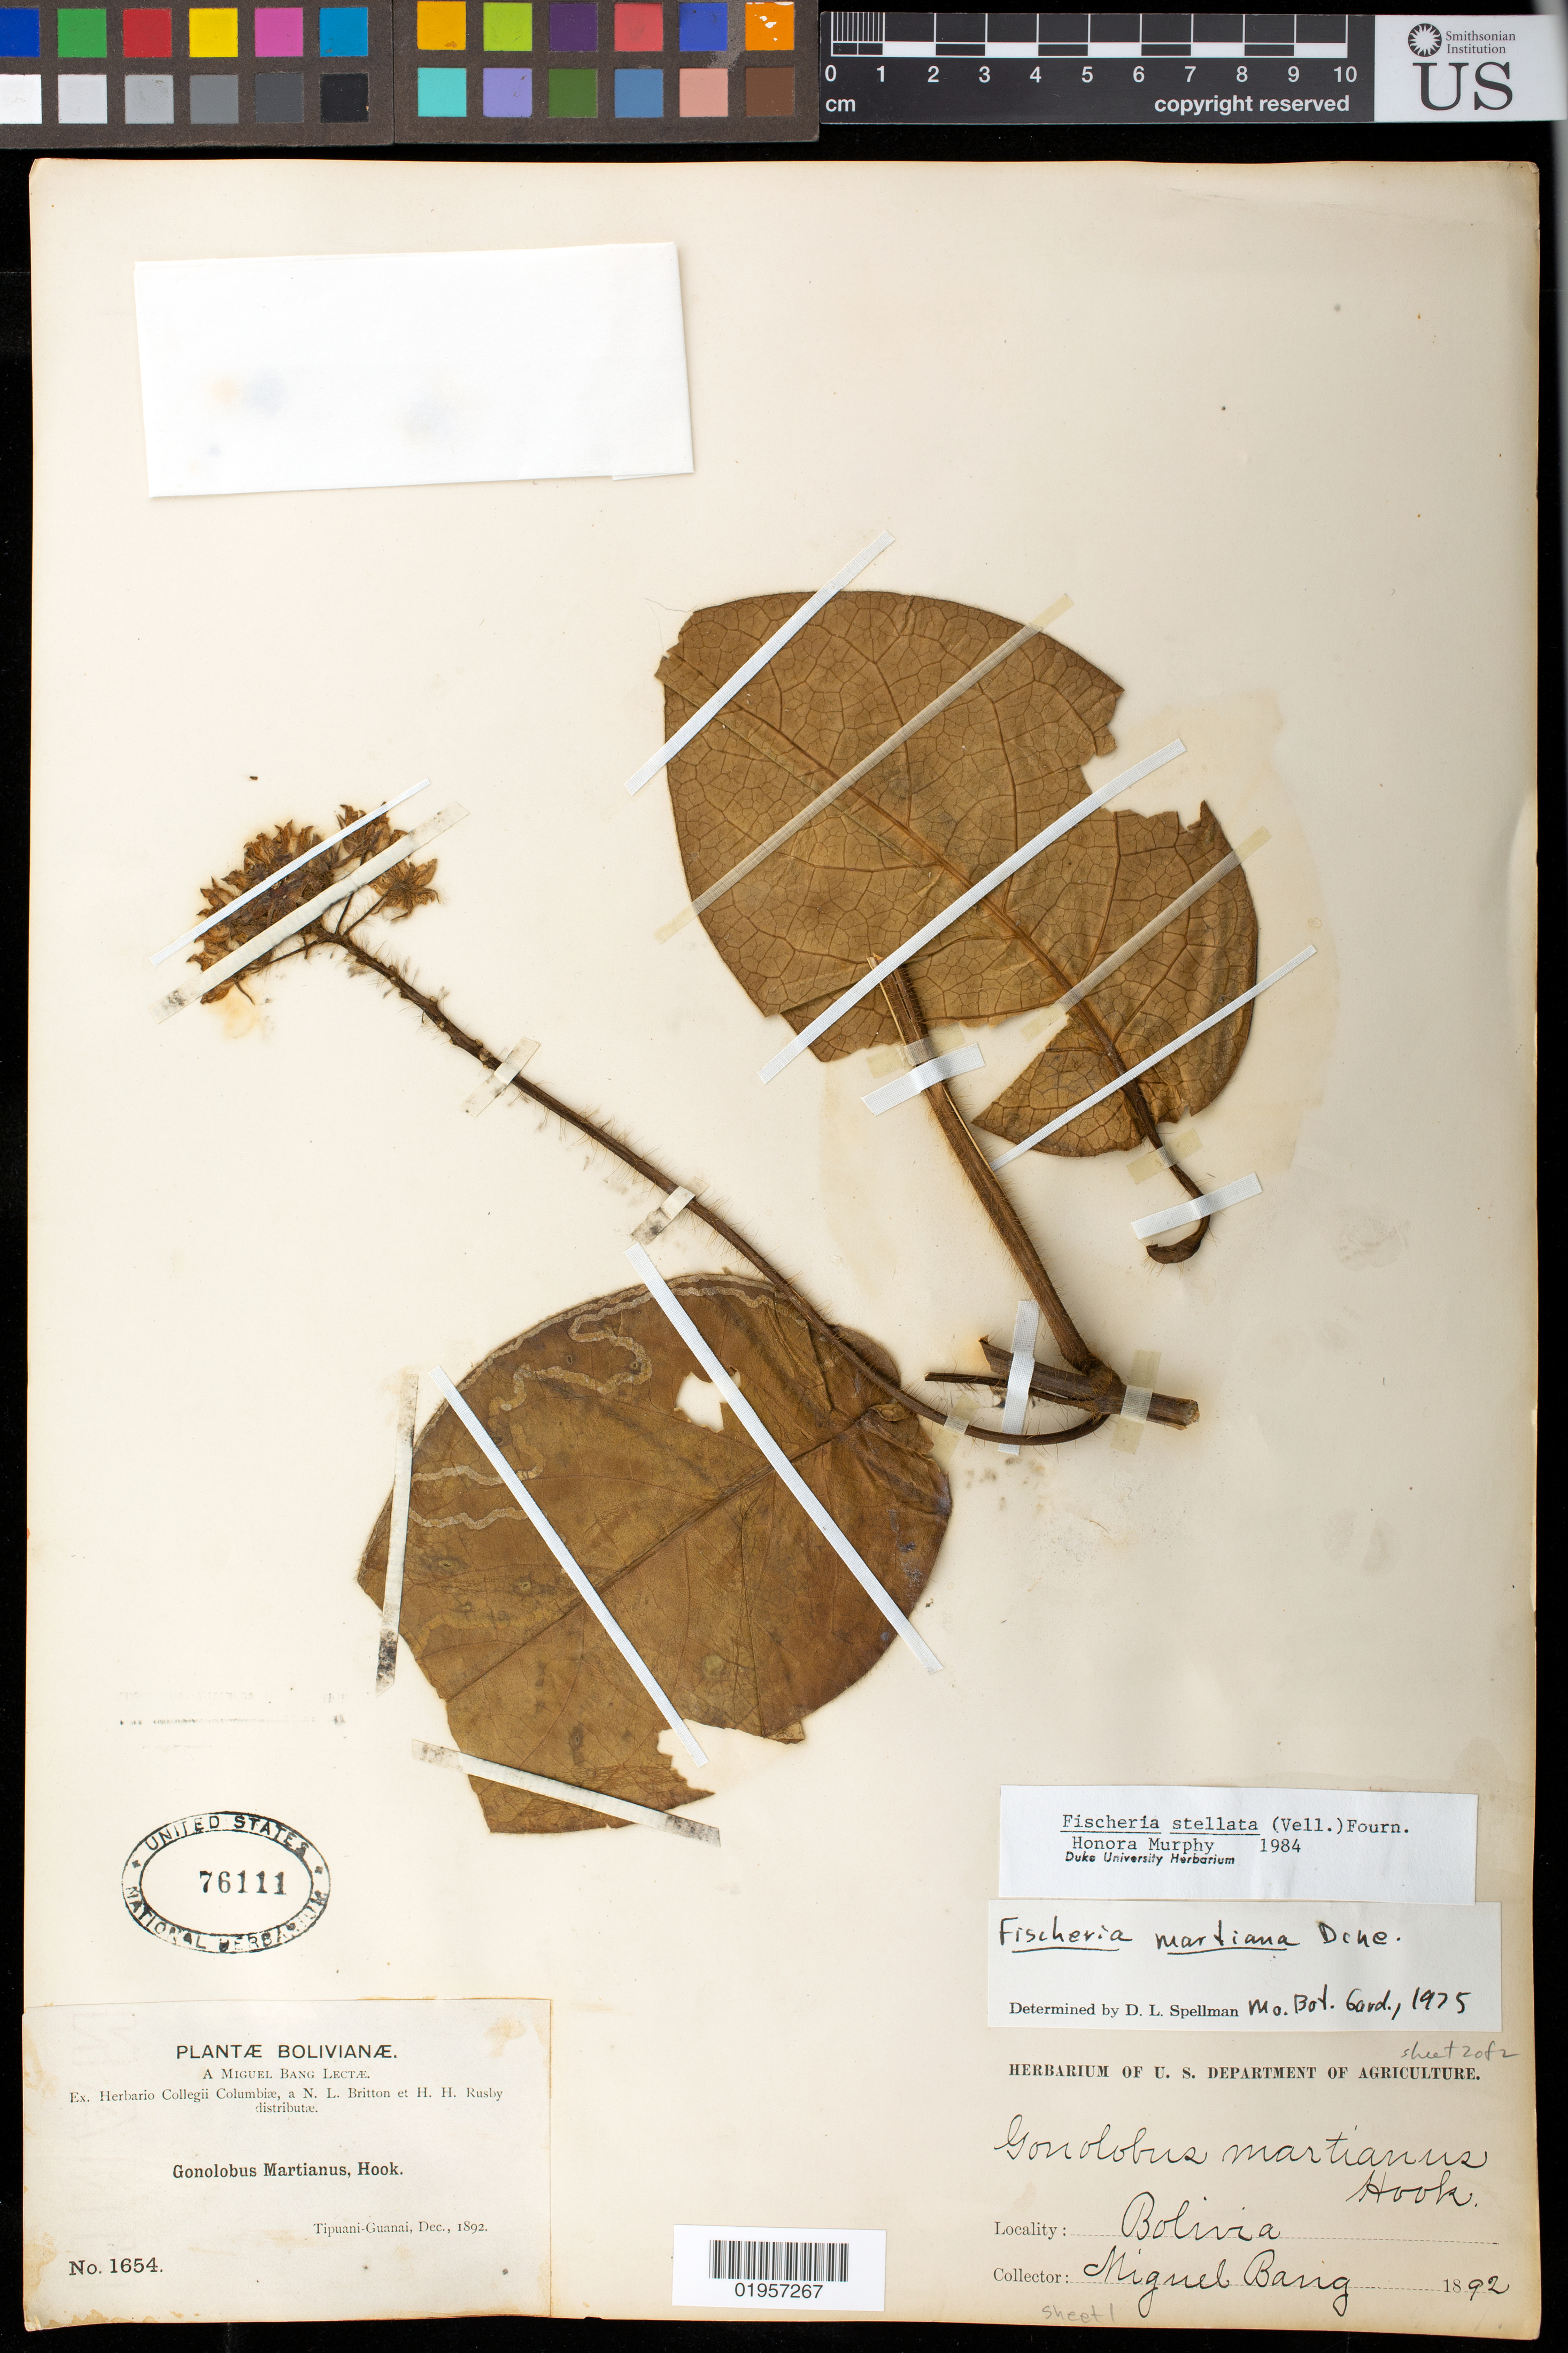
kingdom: Plantae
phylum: Tracheophyta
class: Magnoliopsida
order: Gentianales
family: Apocynaceae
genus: Fischeria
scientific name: Fischeria stellata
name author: (Vell.) E. Fourn.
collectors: M. Bang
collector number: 1654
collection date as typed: Dec 1892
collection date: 1892-12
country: Bolivia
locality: Tipuani-Guanai.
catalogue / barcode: US 76111